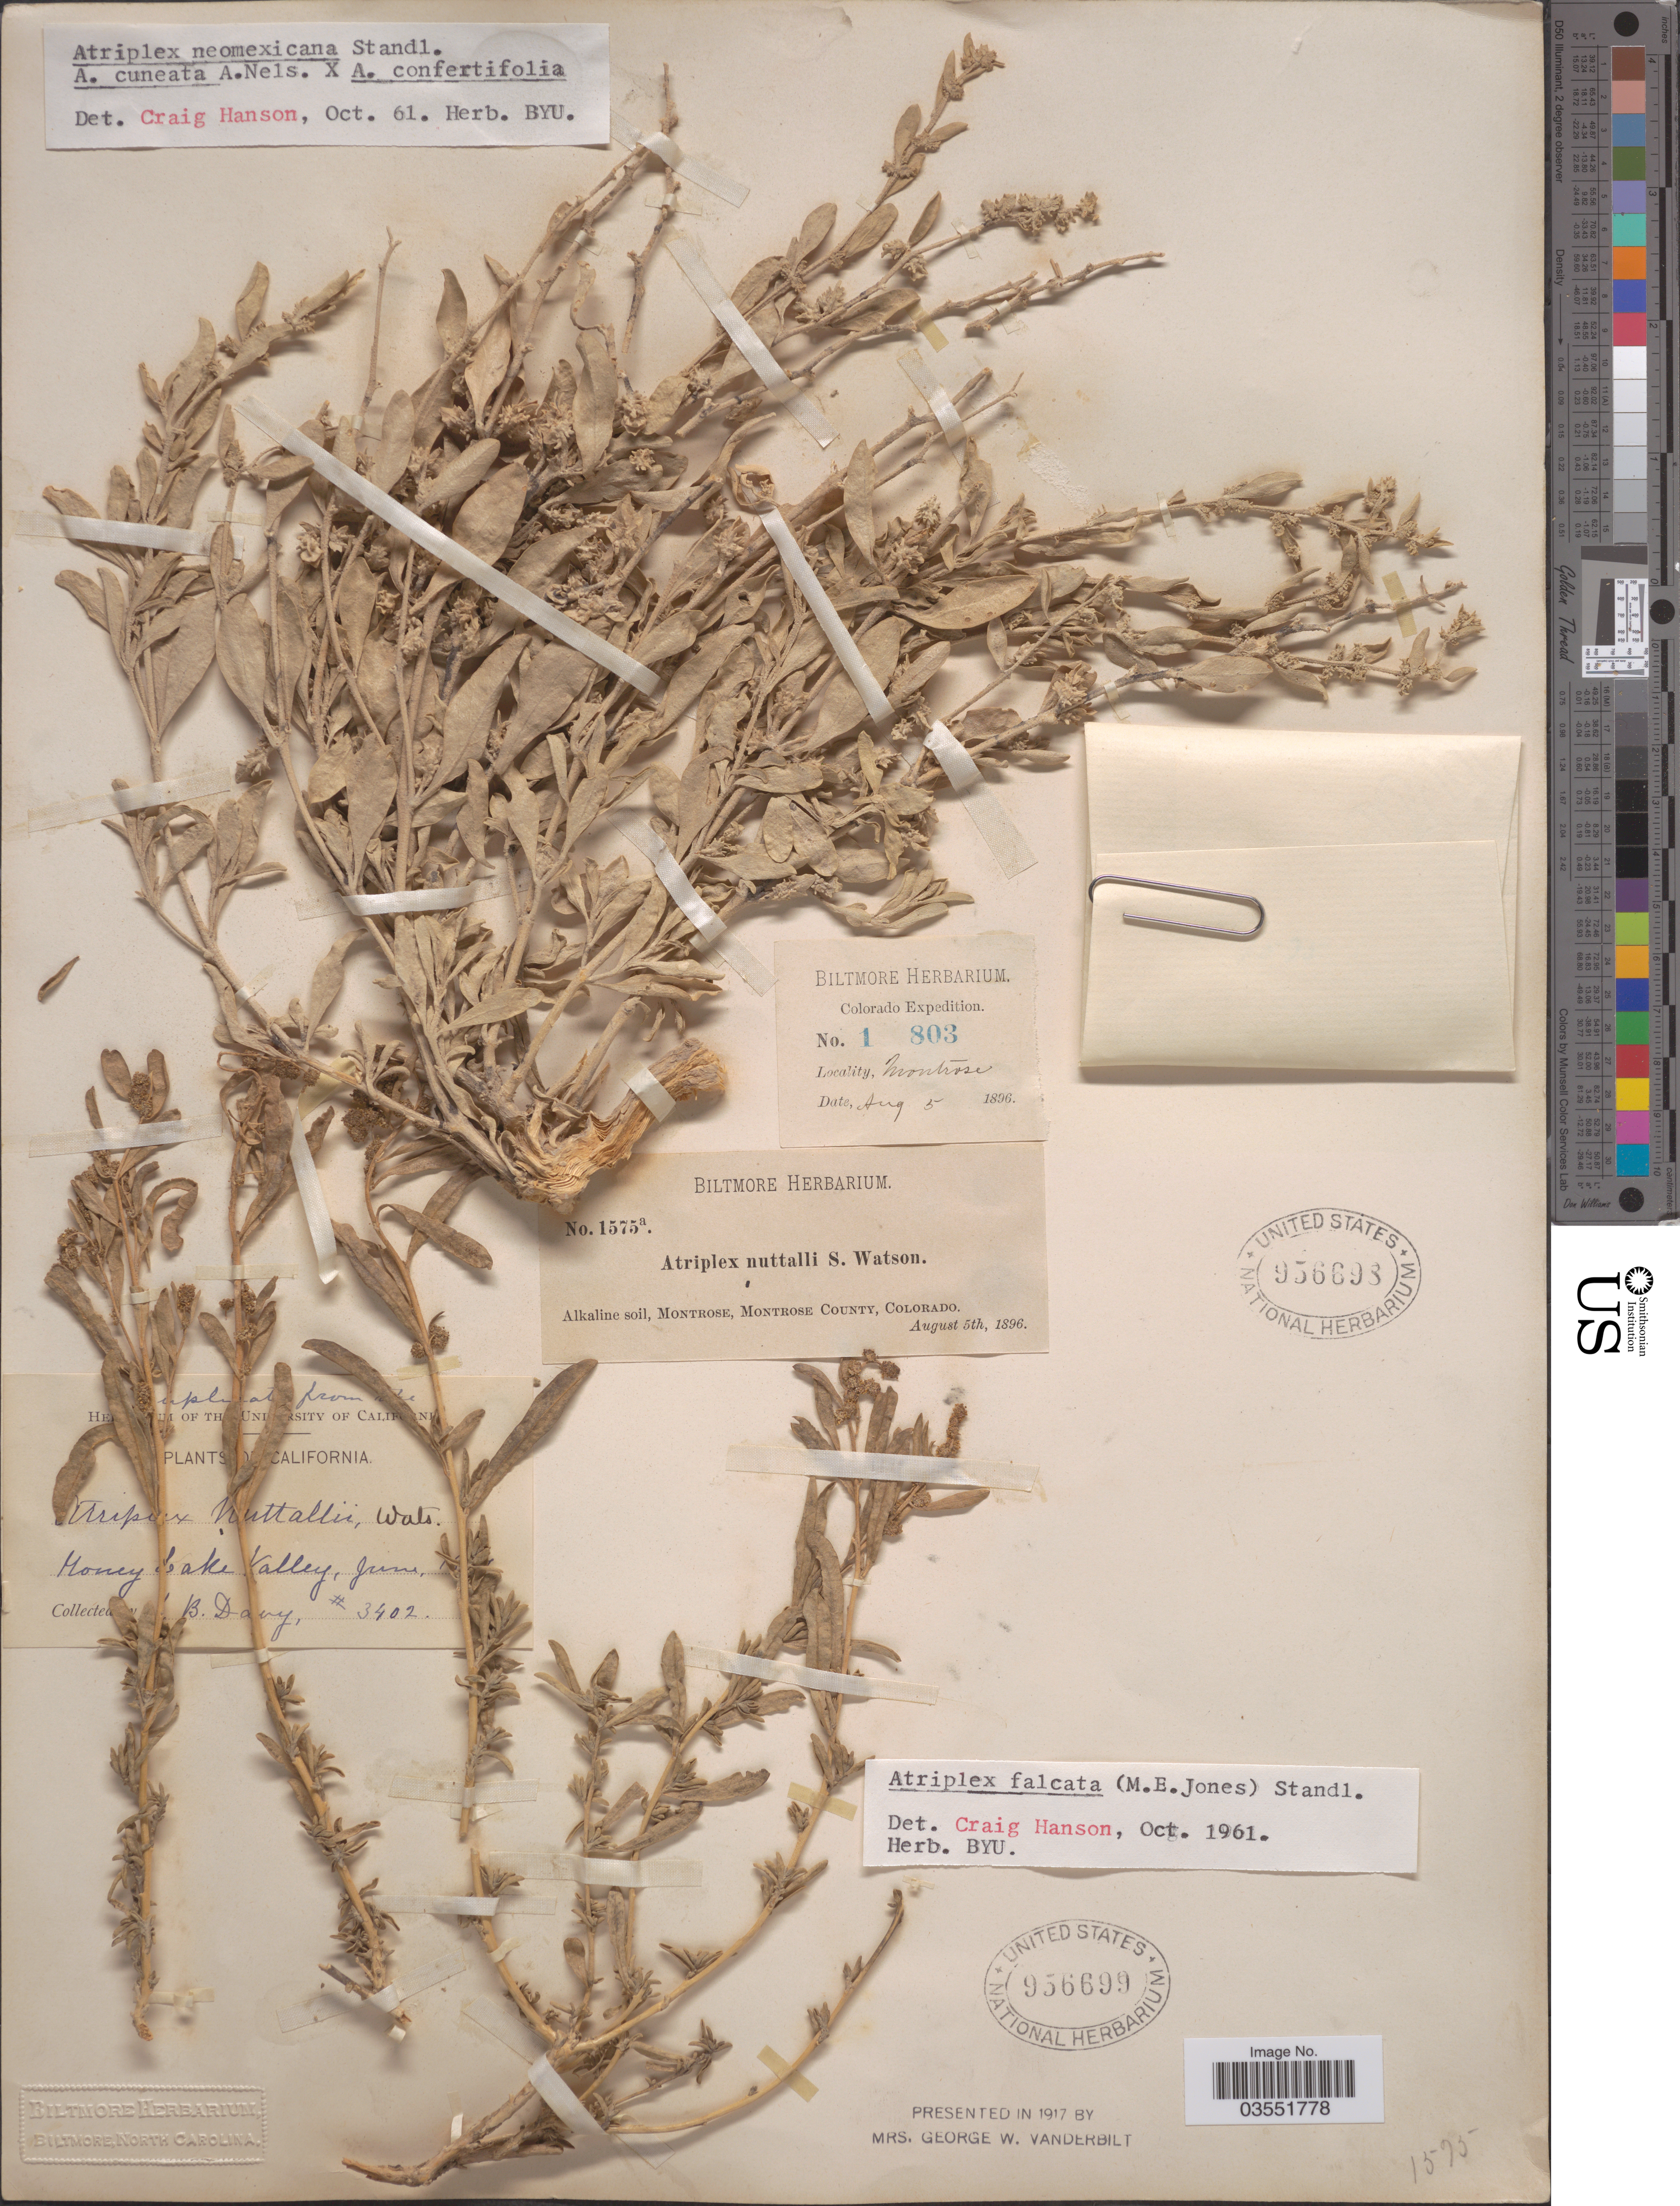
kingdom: Plantae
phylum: Tracheophyta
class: Magnoliopsida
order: Caryophyllales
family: Amaranthaceae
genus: Atriplex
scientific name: Atriplex falcata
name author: (M.E. Jones) Standl.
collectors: J. Burtt Davy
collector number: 3402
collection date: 1879-06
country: United States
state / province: California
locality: Honey Lake Valley.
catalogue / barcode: US 956699